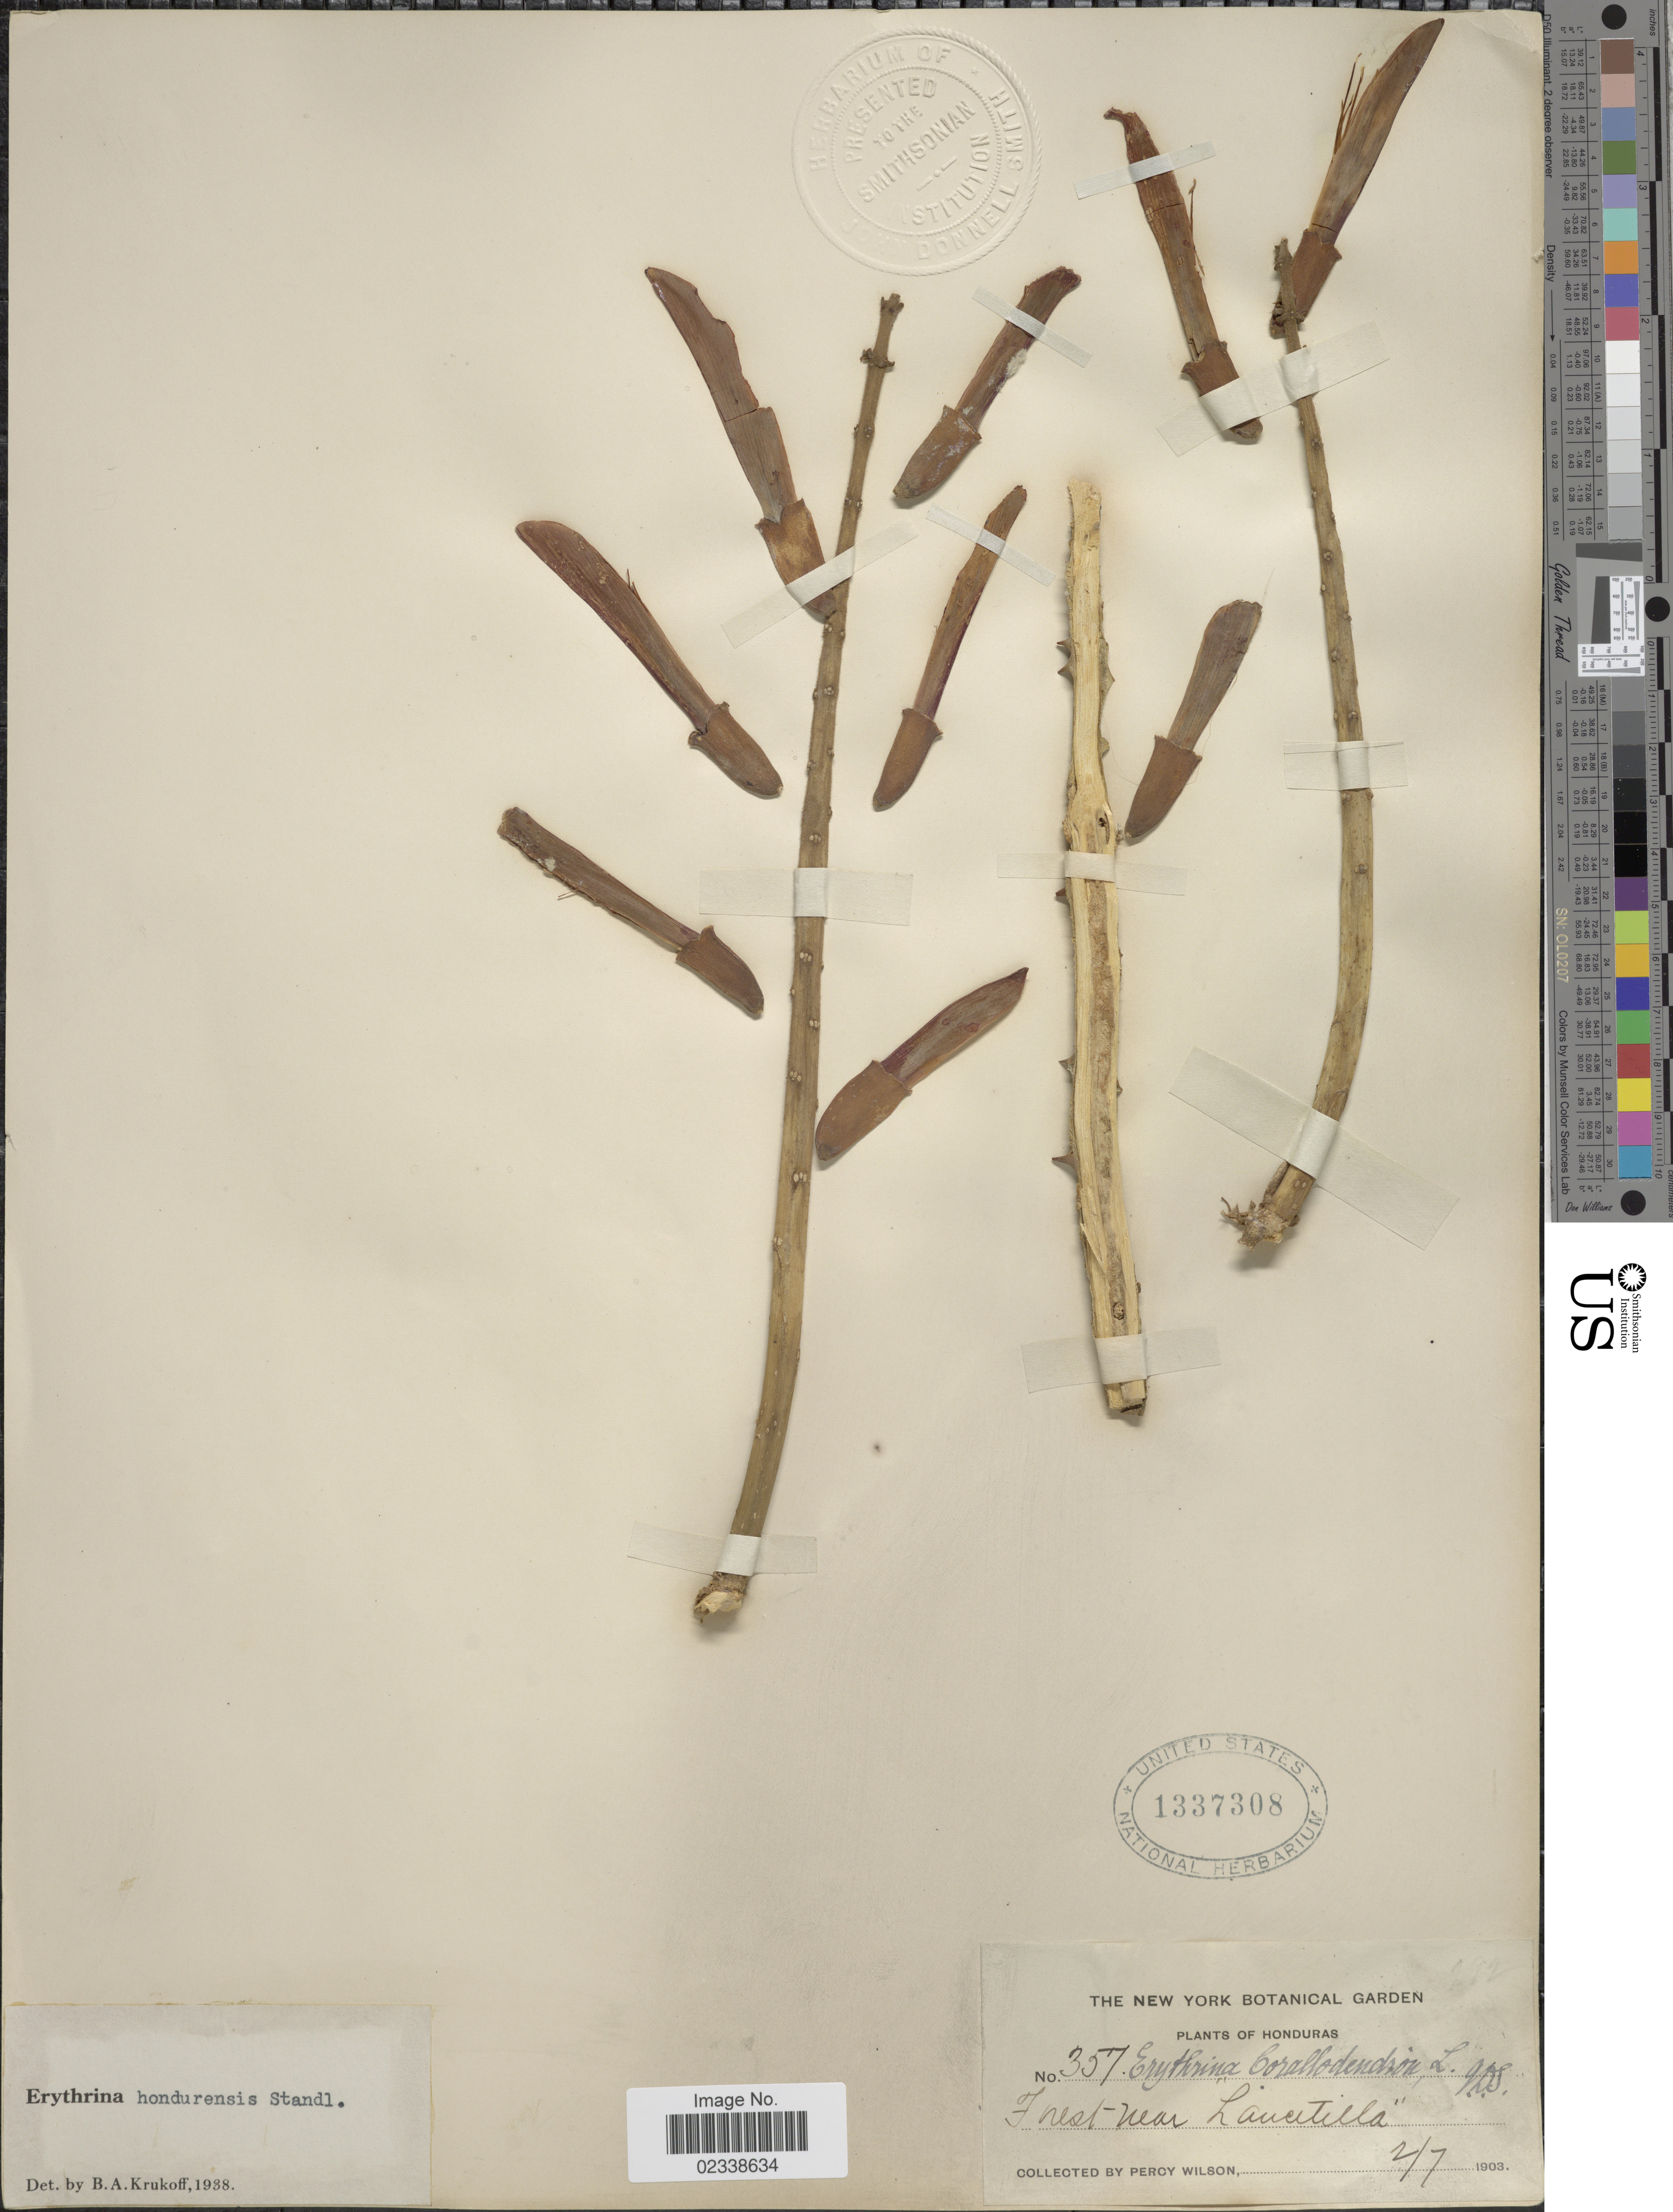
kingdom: Plantae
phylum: Tracheophyta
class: Magnoliopsida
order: Fabales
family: Fabaceae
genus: Erythrina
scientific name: Erythrina hondurensis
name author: Standl.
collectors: P. Wilson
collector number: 357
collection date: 1903-07-02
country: Honduras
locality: Forest near Lancetilla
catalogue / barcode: US 1337308